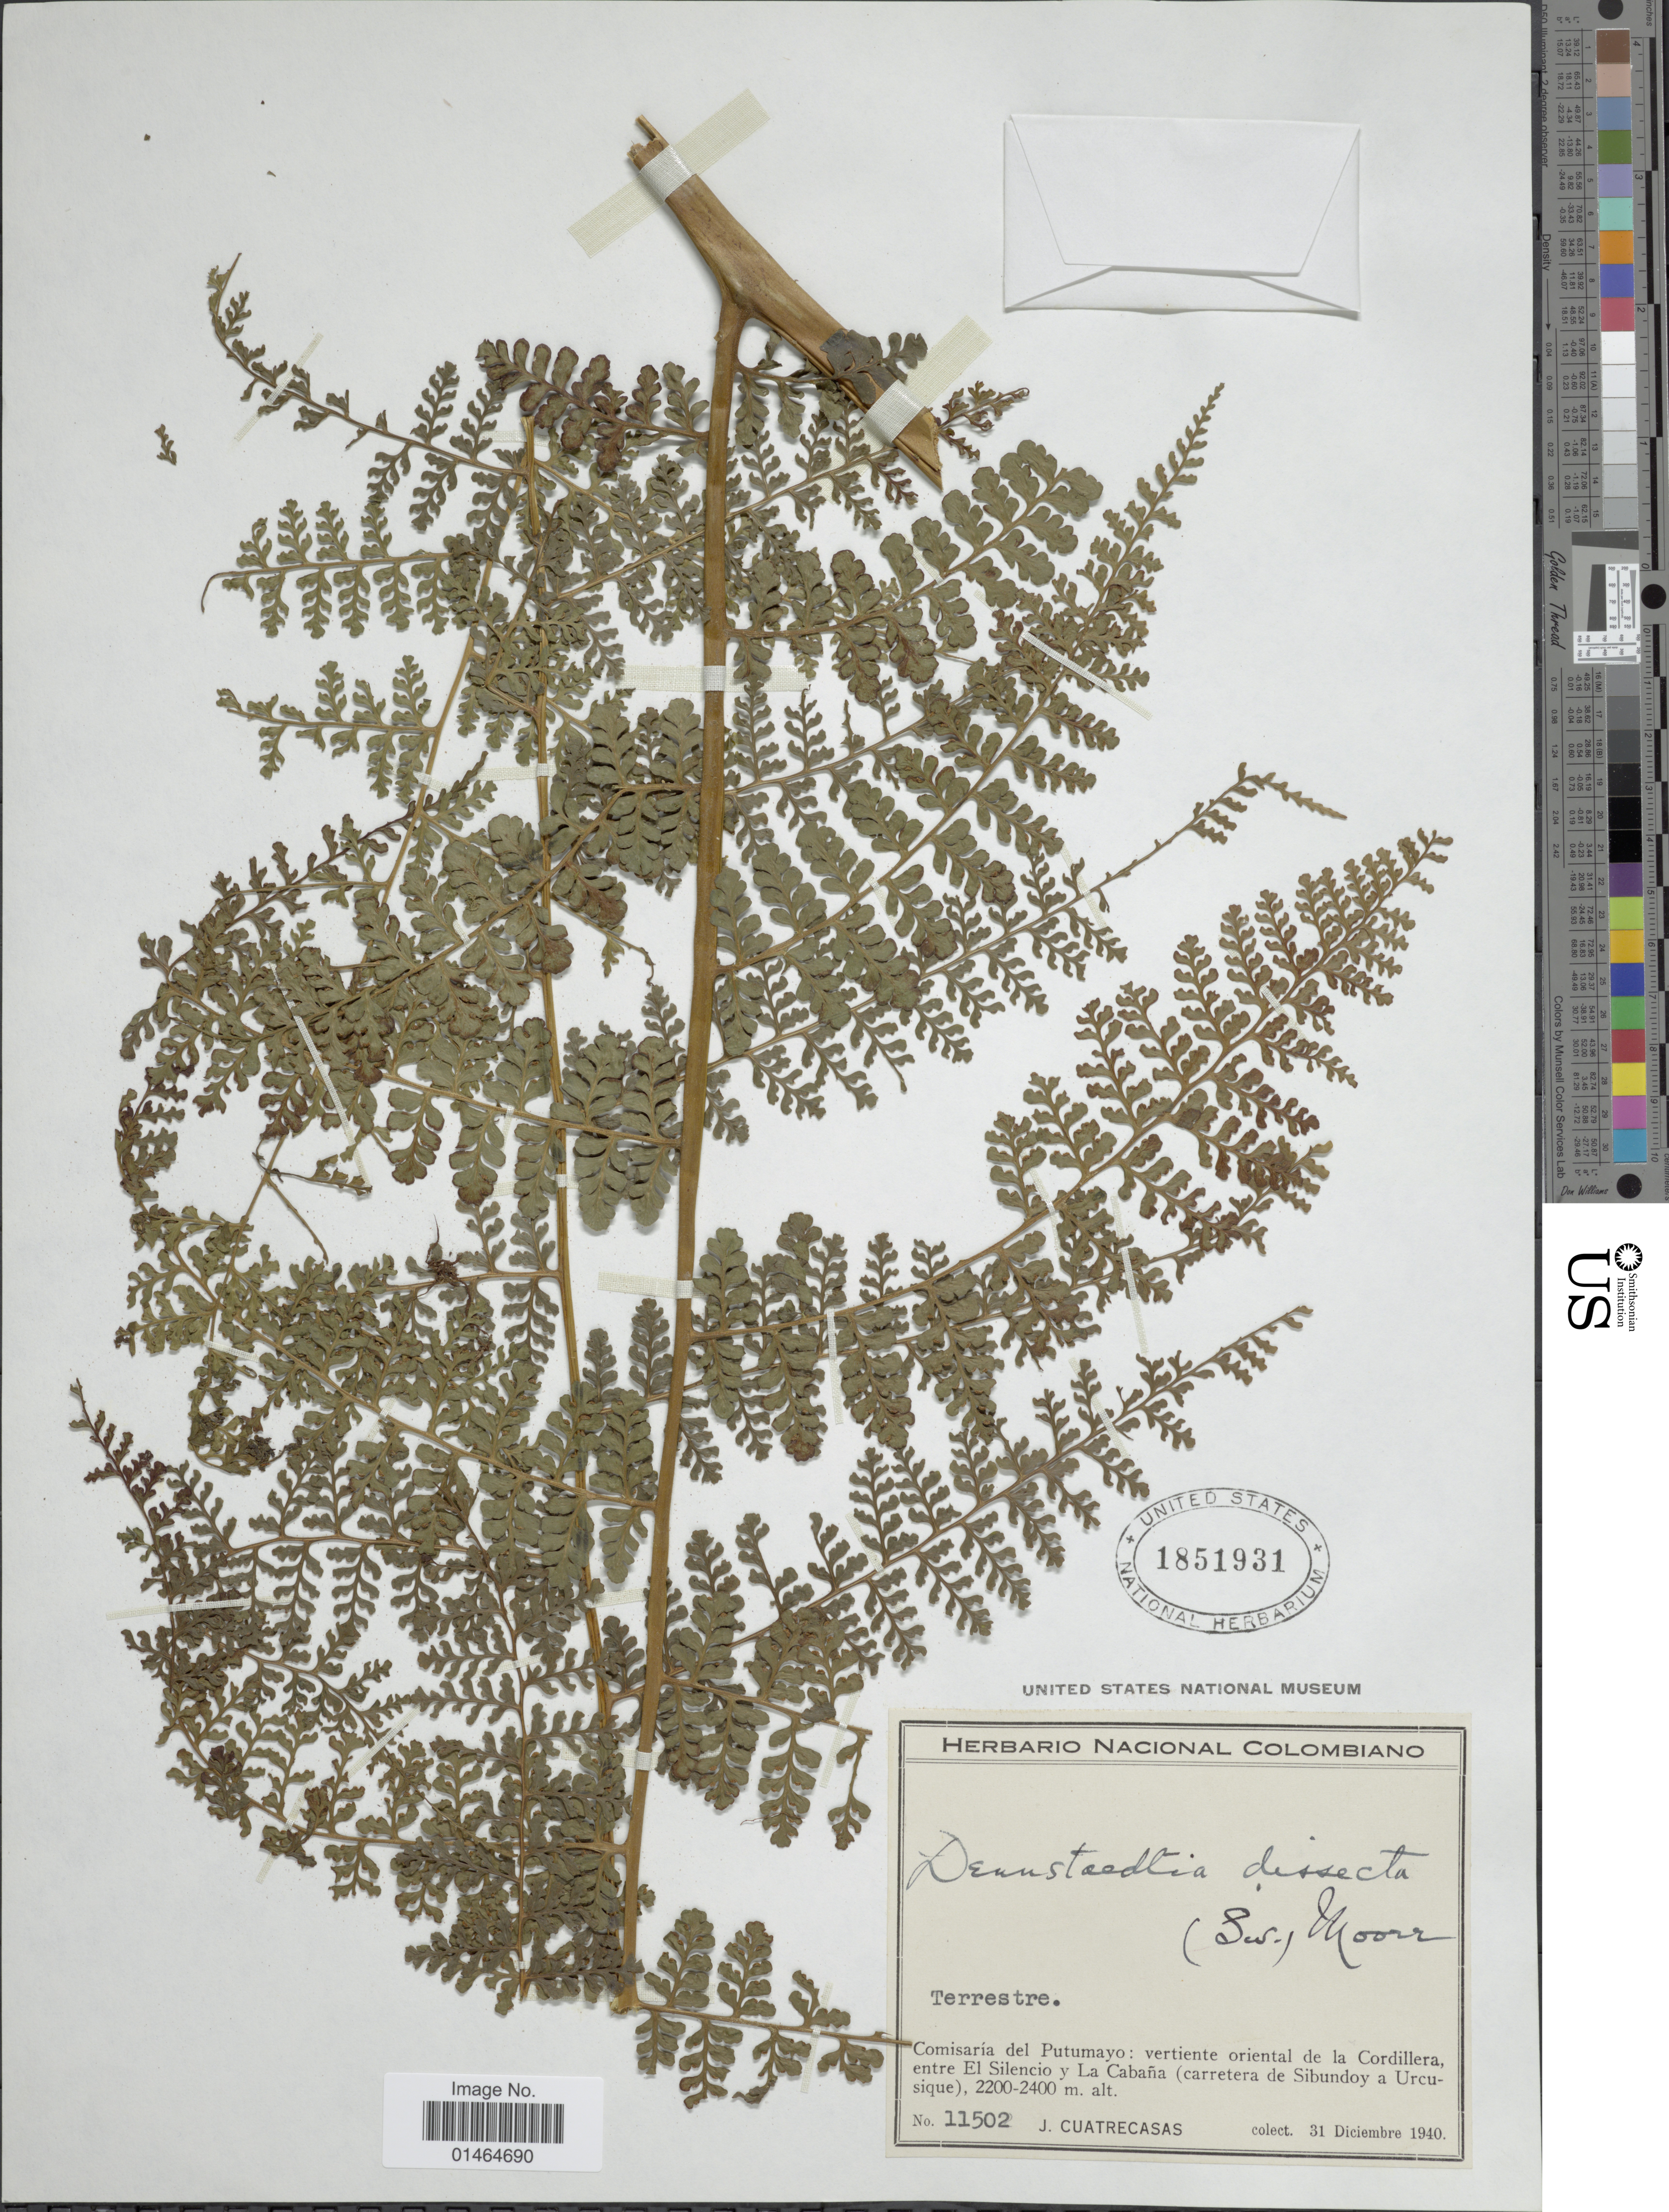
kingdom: Plantae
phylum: Tracheophyta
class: Polypodiopsida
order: Polypodiales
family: Dennstaedtiaceae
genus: Dennstaedtia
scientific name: Dennstaedtia dissecta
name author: (Sw.) T. Moore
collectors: J. Cuatrecasas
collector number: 11502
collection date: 1940-12-31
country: Colombia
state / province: Putumayo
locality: Vertiente oriental de la Cordillera, entre El Silencio y La Cabaña (carretera de Sibundoy a Urcusique)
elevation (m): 2200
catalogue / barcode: US 1851931